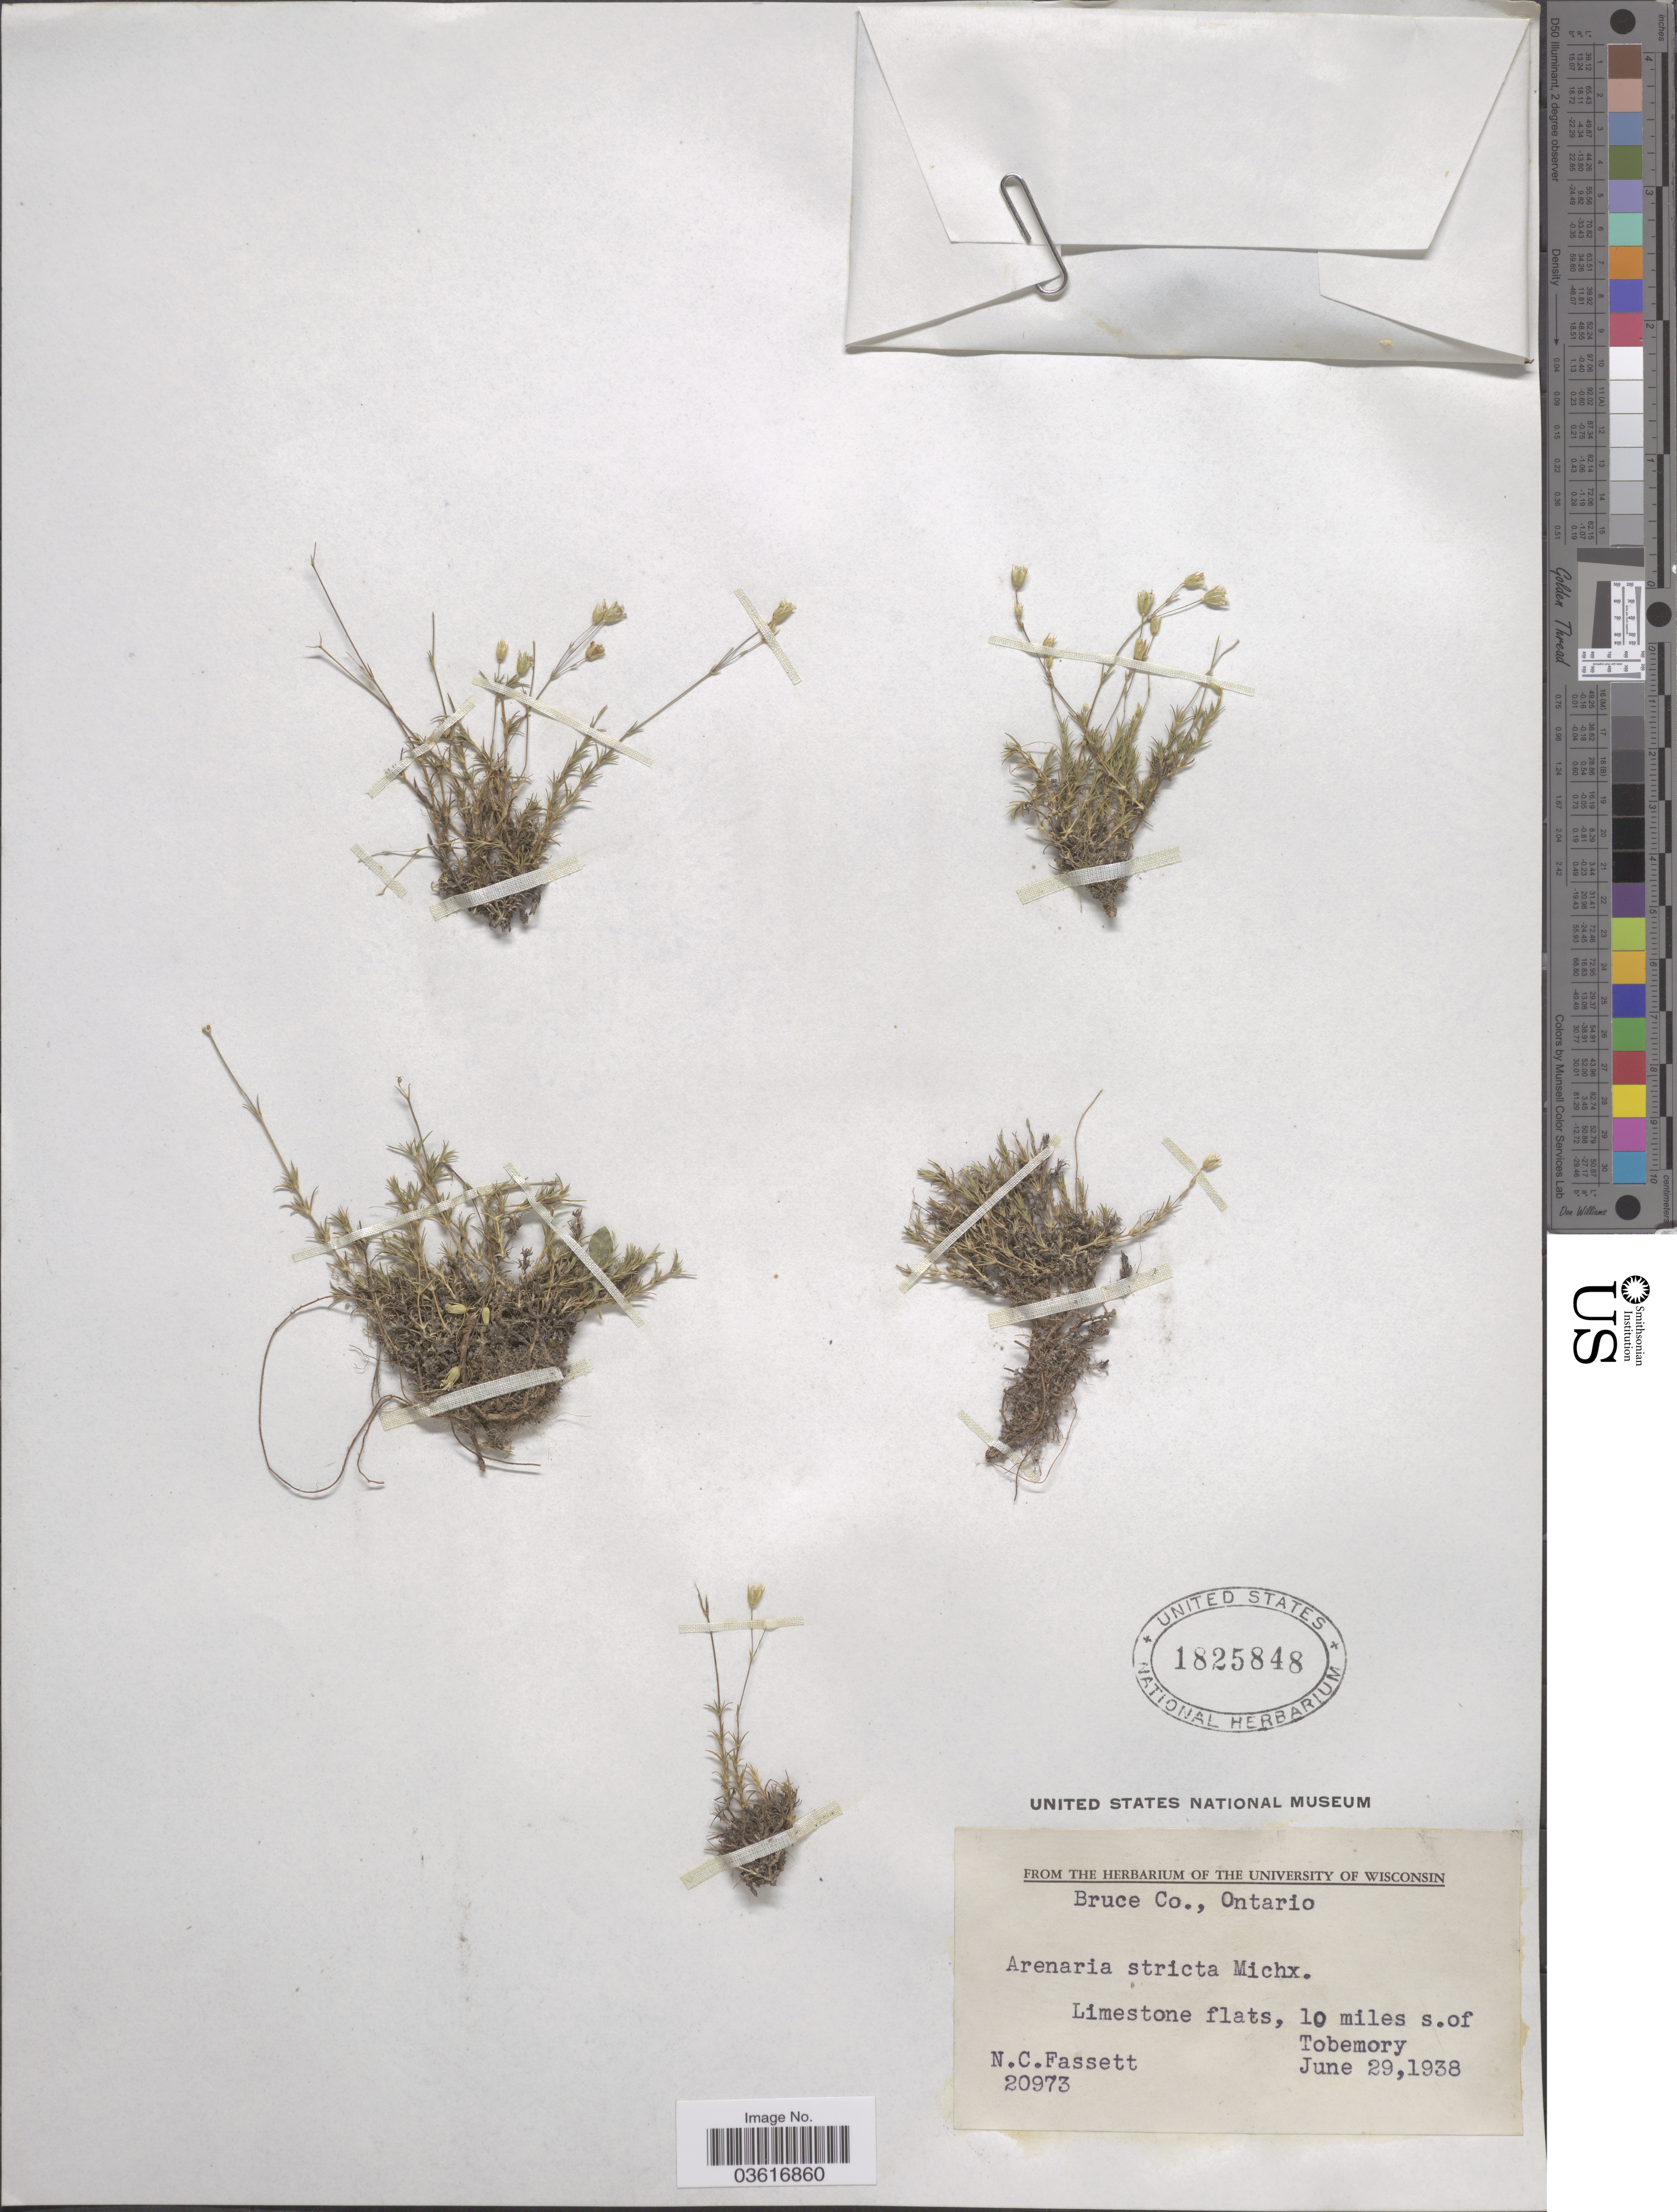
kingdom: Plantae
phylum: Tracheophyta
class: Magnoliopsida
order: Caryophyllales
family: Caryophyllaceae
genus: Minuartia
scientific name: Minuartia stricta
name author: (Sw.) Hiern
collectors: N. C. Fassett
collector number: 20973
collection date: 1938-06-29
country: Canada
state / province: Ontario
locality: Bruce Co. 10 miles s. of Tobemory.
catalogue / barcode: US 1825848